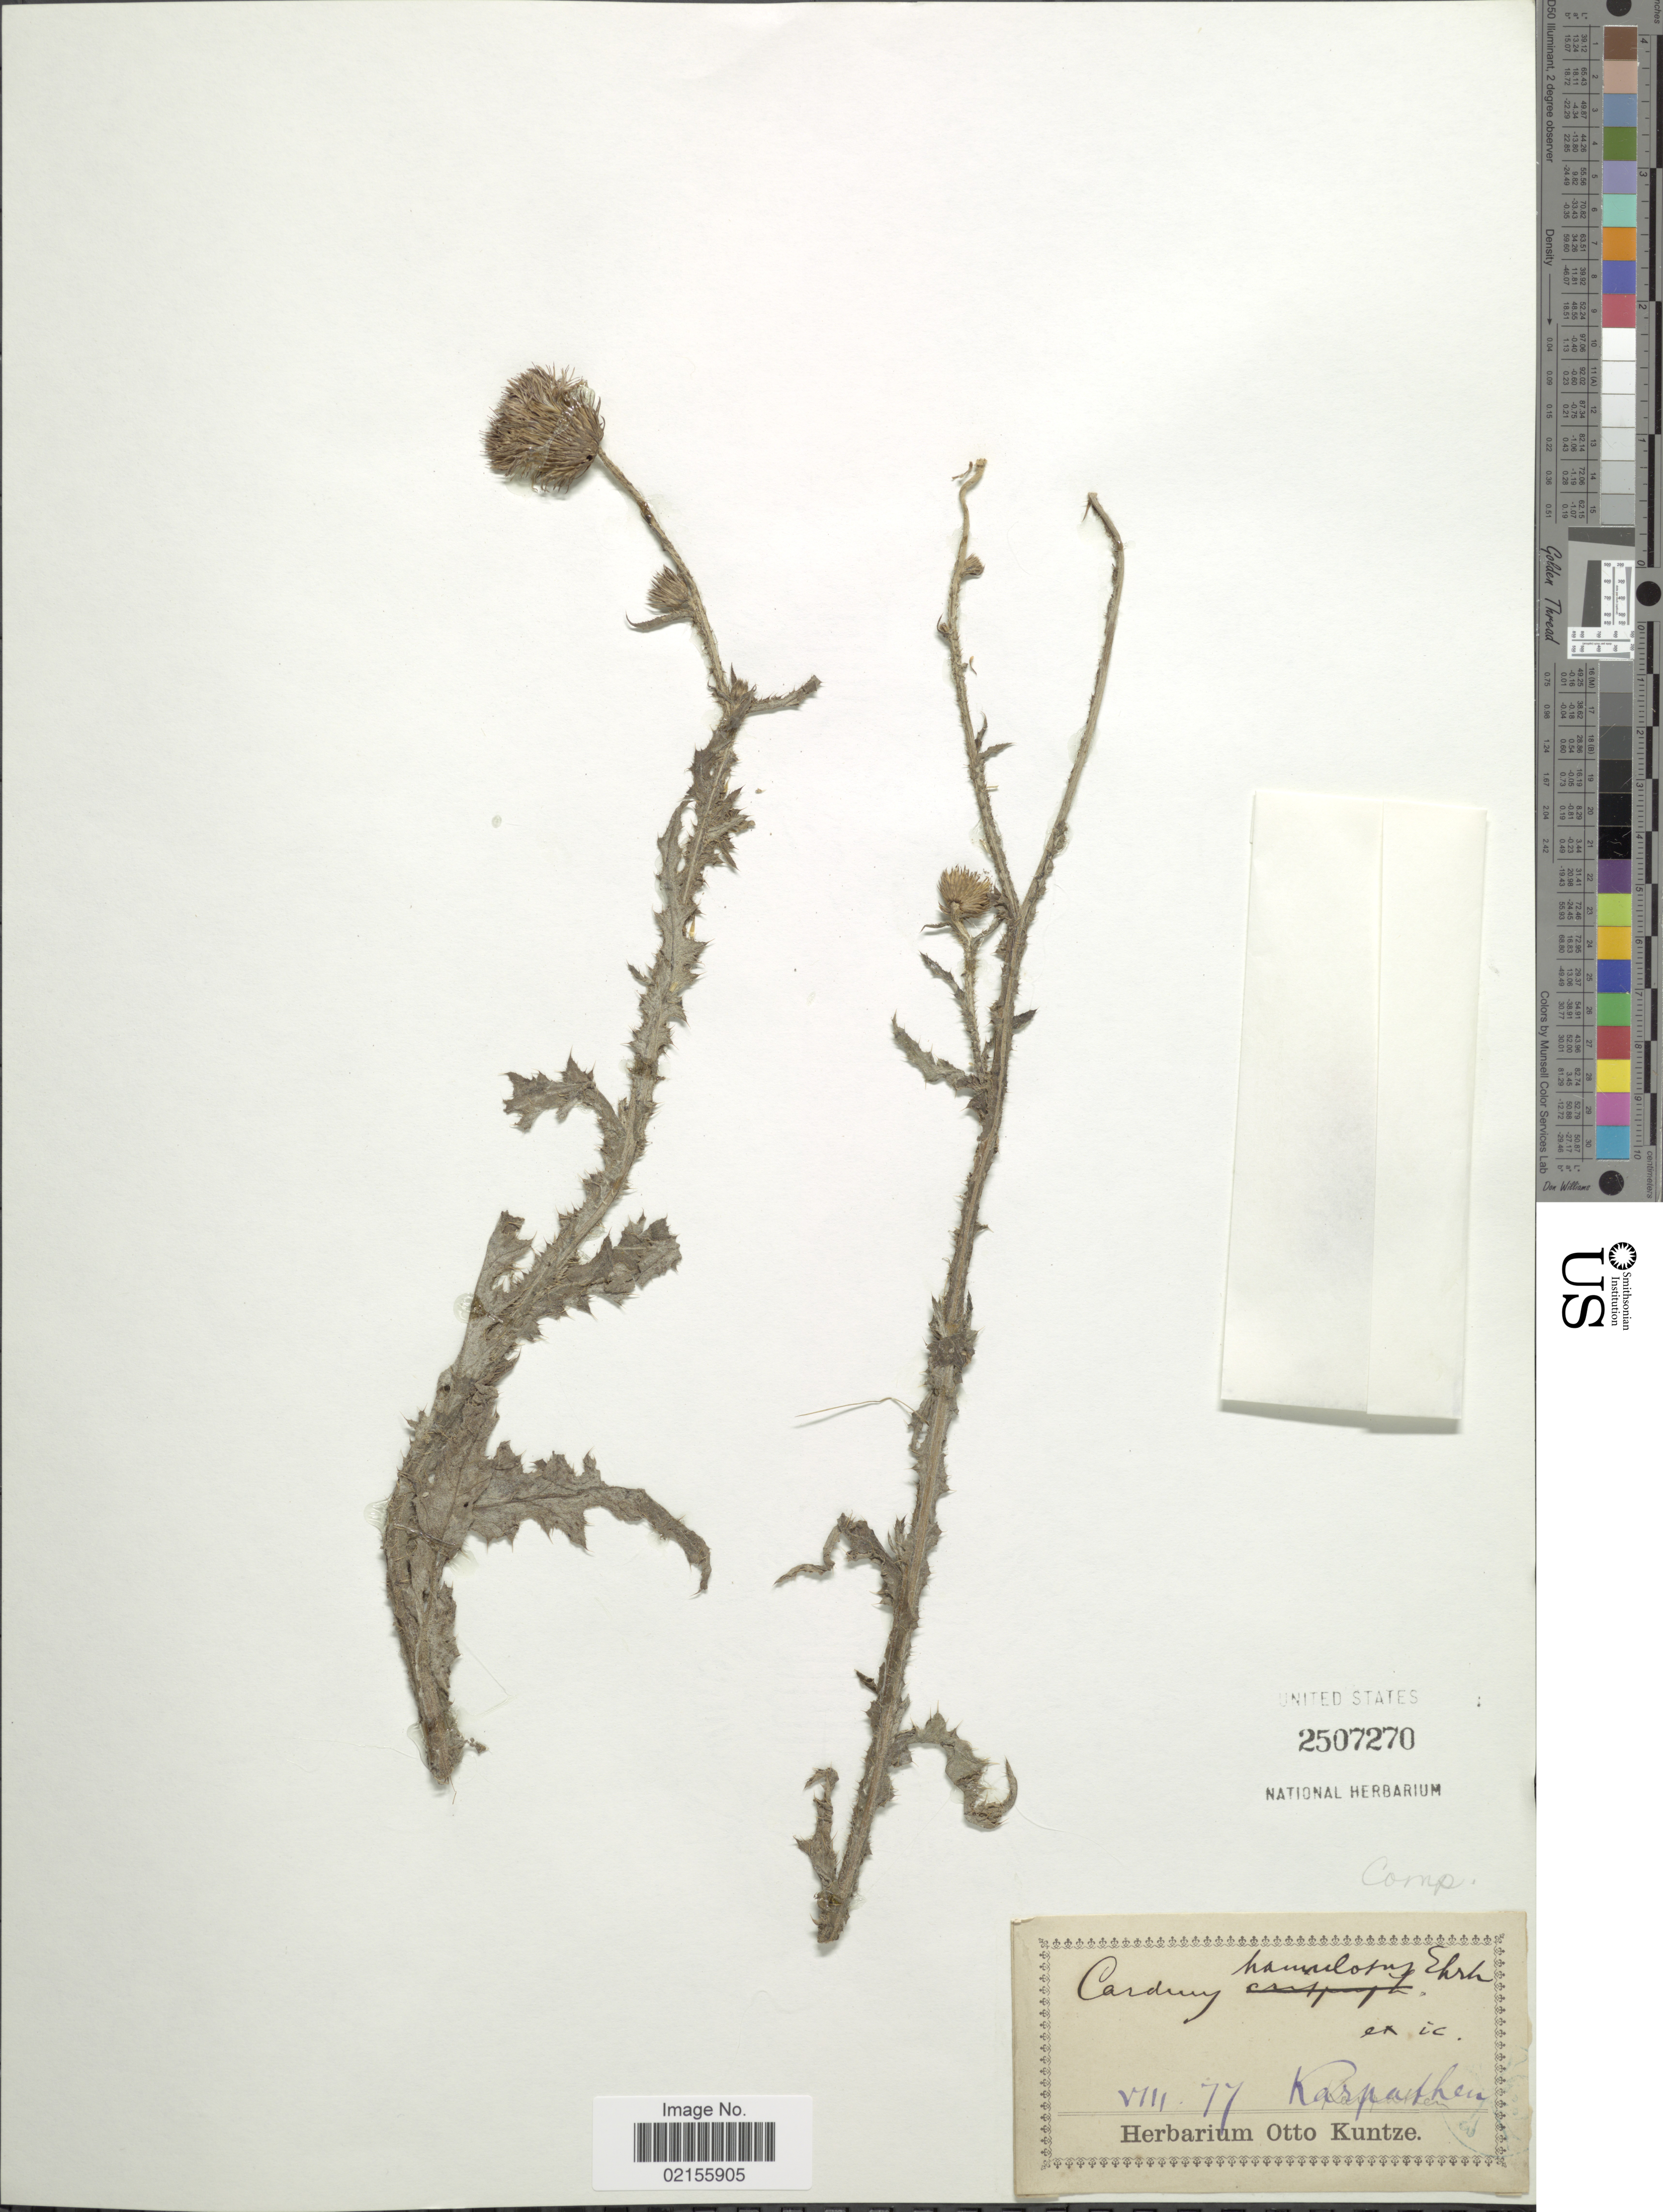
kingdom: Plantae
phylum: Tracheophyta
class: Magnoliopsida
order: Asterales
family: Asteraceae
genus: Carduus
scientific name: Carduus hamulosus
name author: Ehrh.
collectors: ex Herb. O. Kuntze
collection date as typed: Transcribed d/m/y: /8/77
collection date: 1877-08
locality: Karpathen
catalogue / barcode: US 2507270